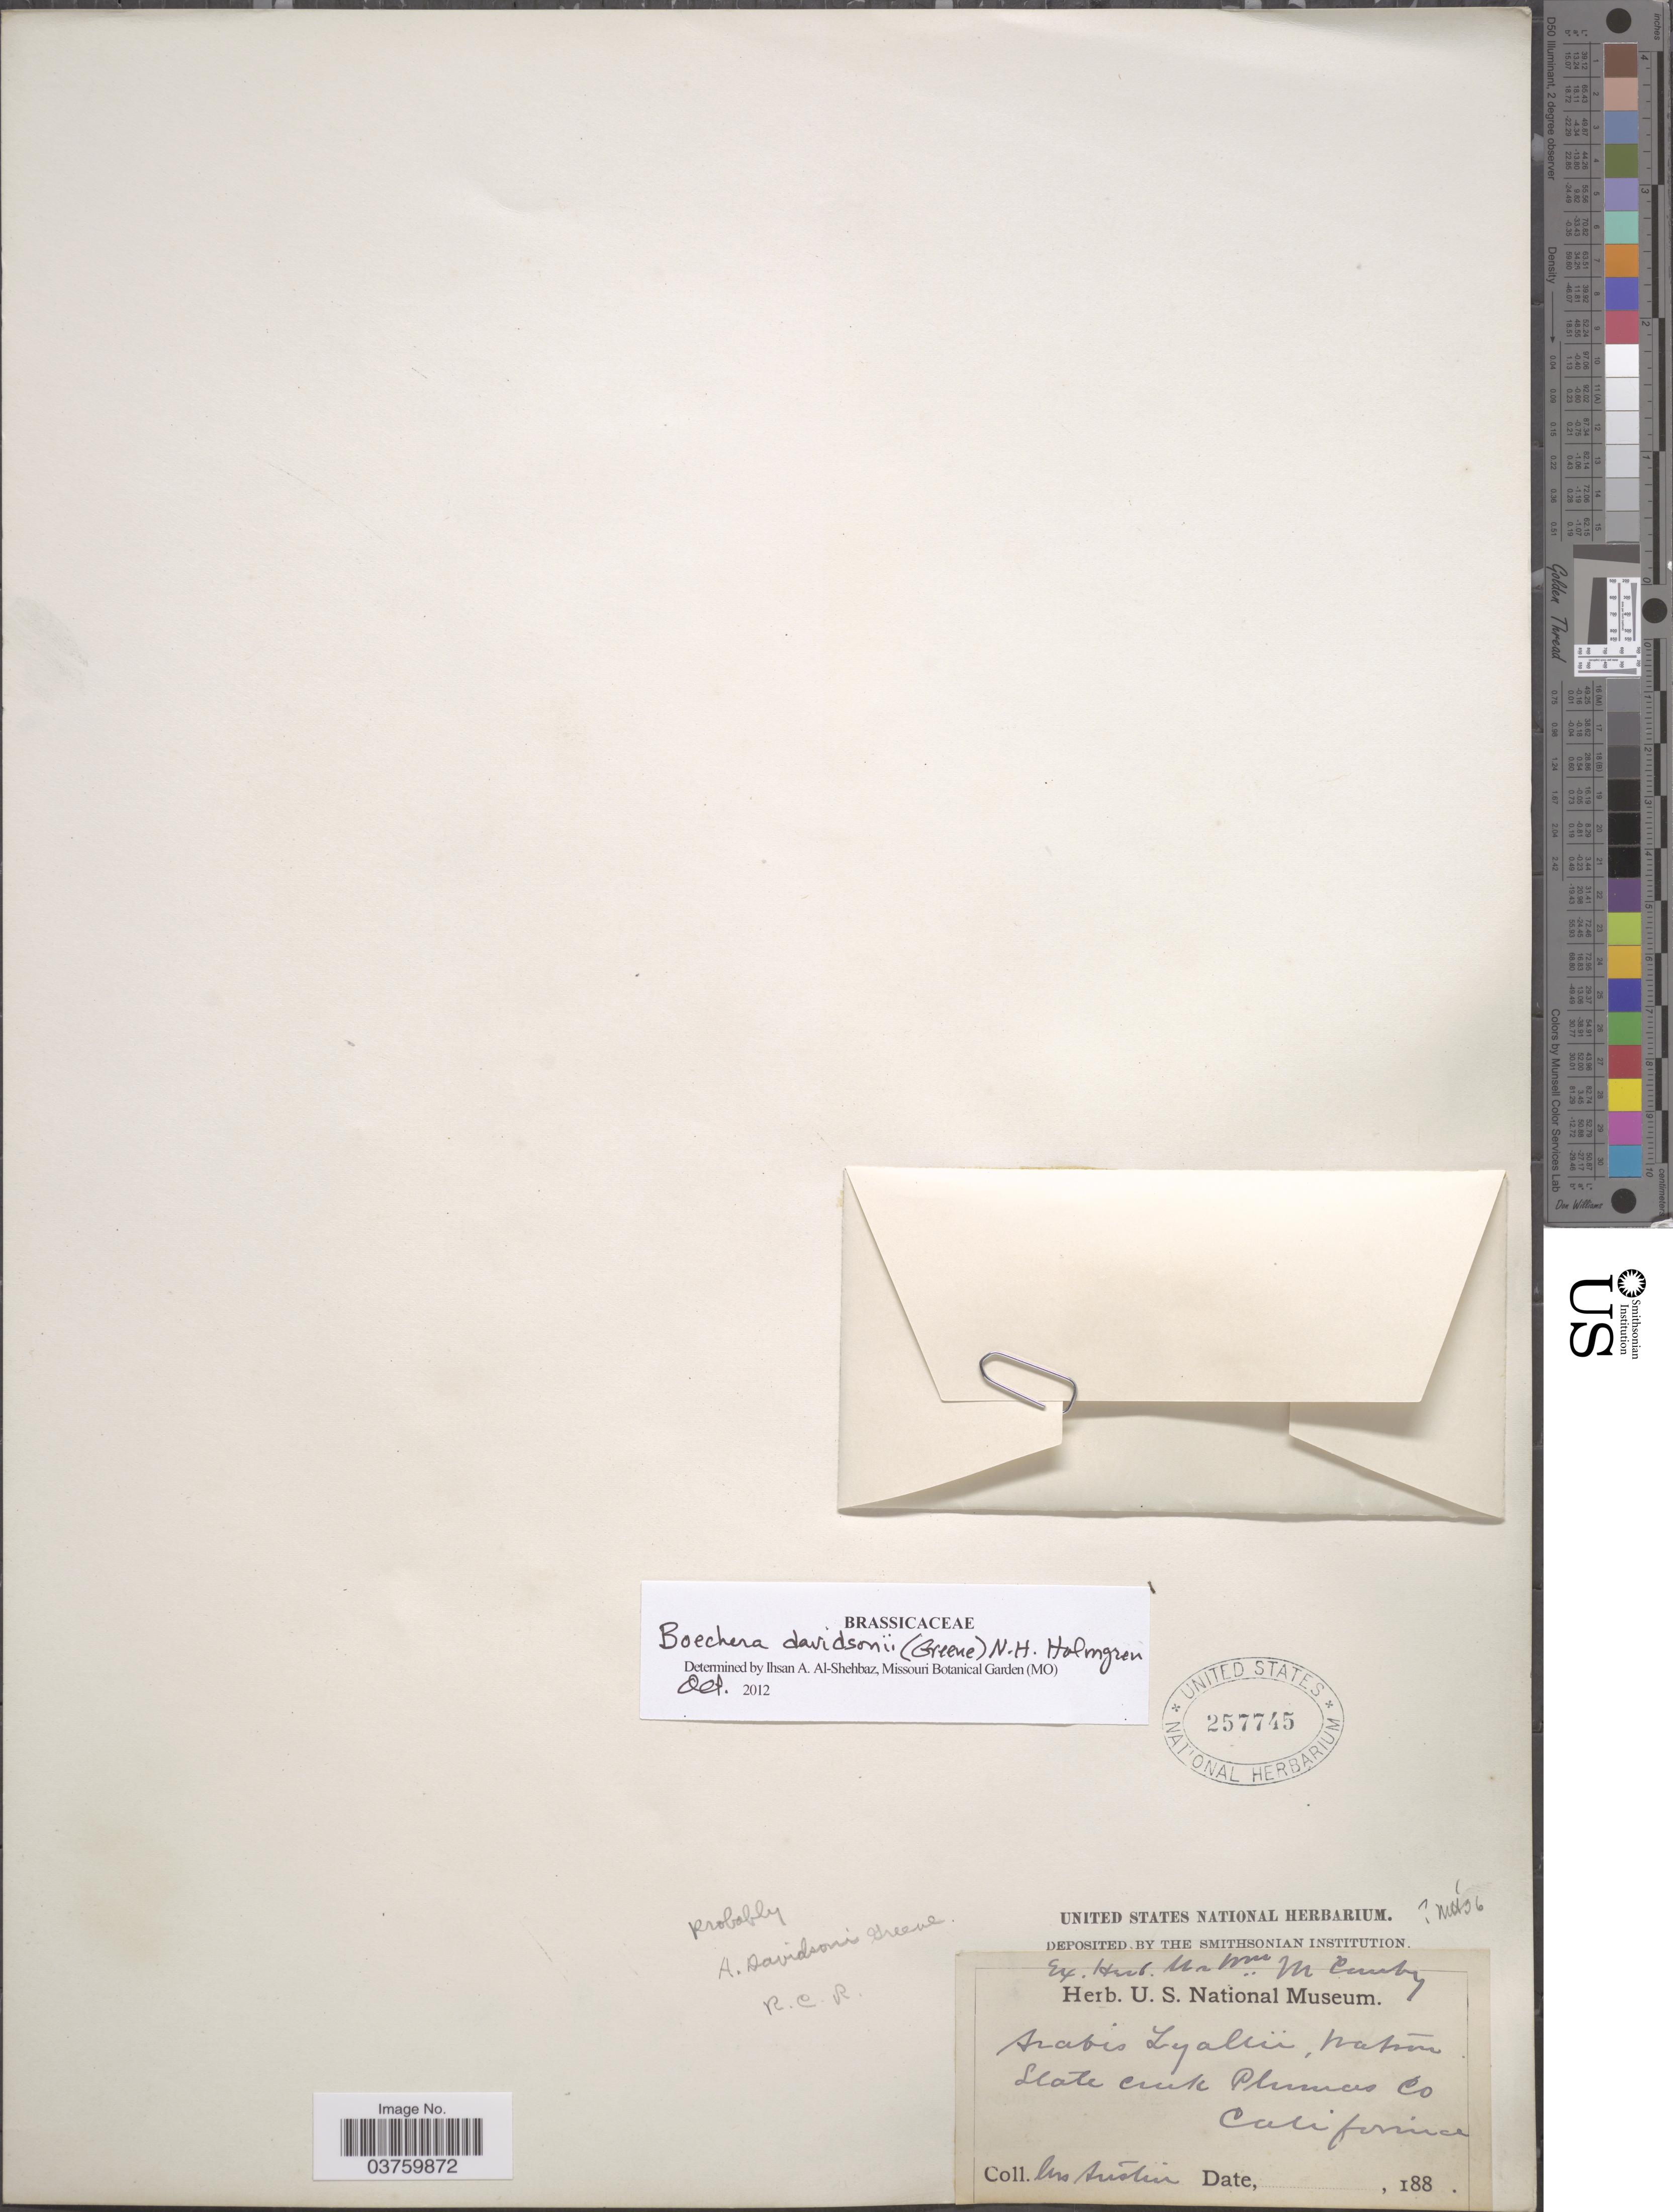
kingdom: Plantae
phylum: Tracheophyta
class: Magnoliopsida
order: Brassicales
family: Brassicaceae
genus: Boechera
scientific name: Boechera davidsonii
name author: (Greene) N.H. Holmgren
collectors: R. Austin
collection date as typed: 188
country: United States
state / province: California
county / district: Plumas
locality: Slate Creek Plumas Co.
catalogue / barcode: US 257745